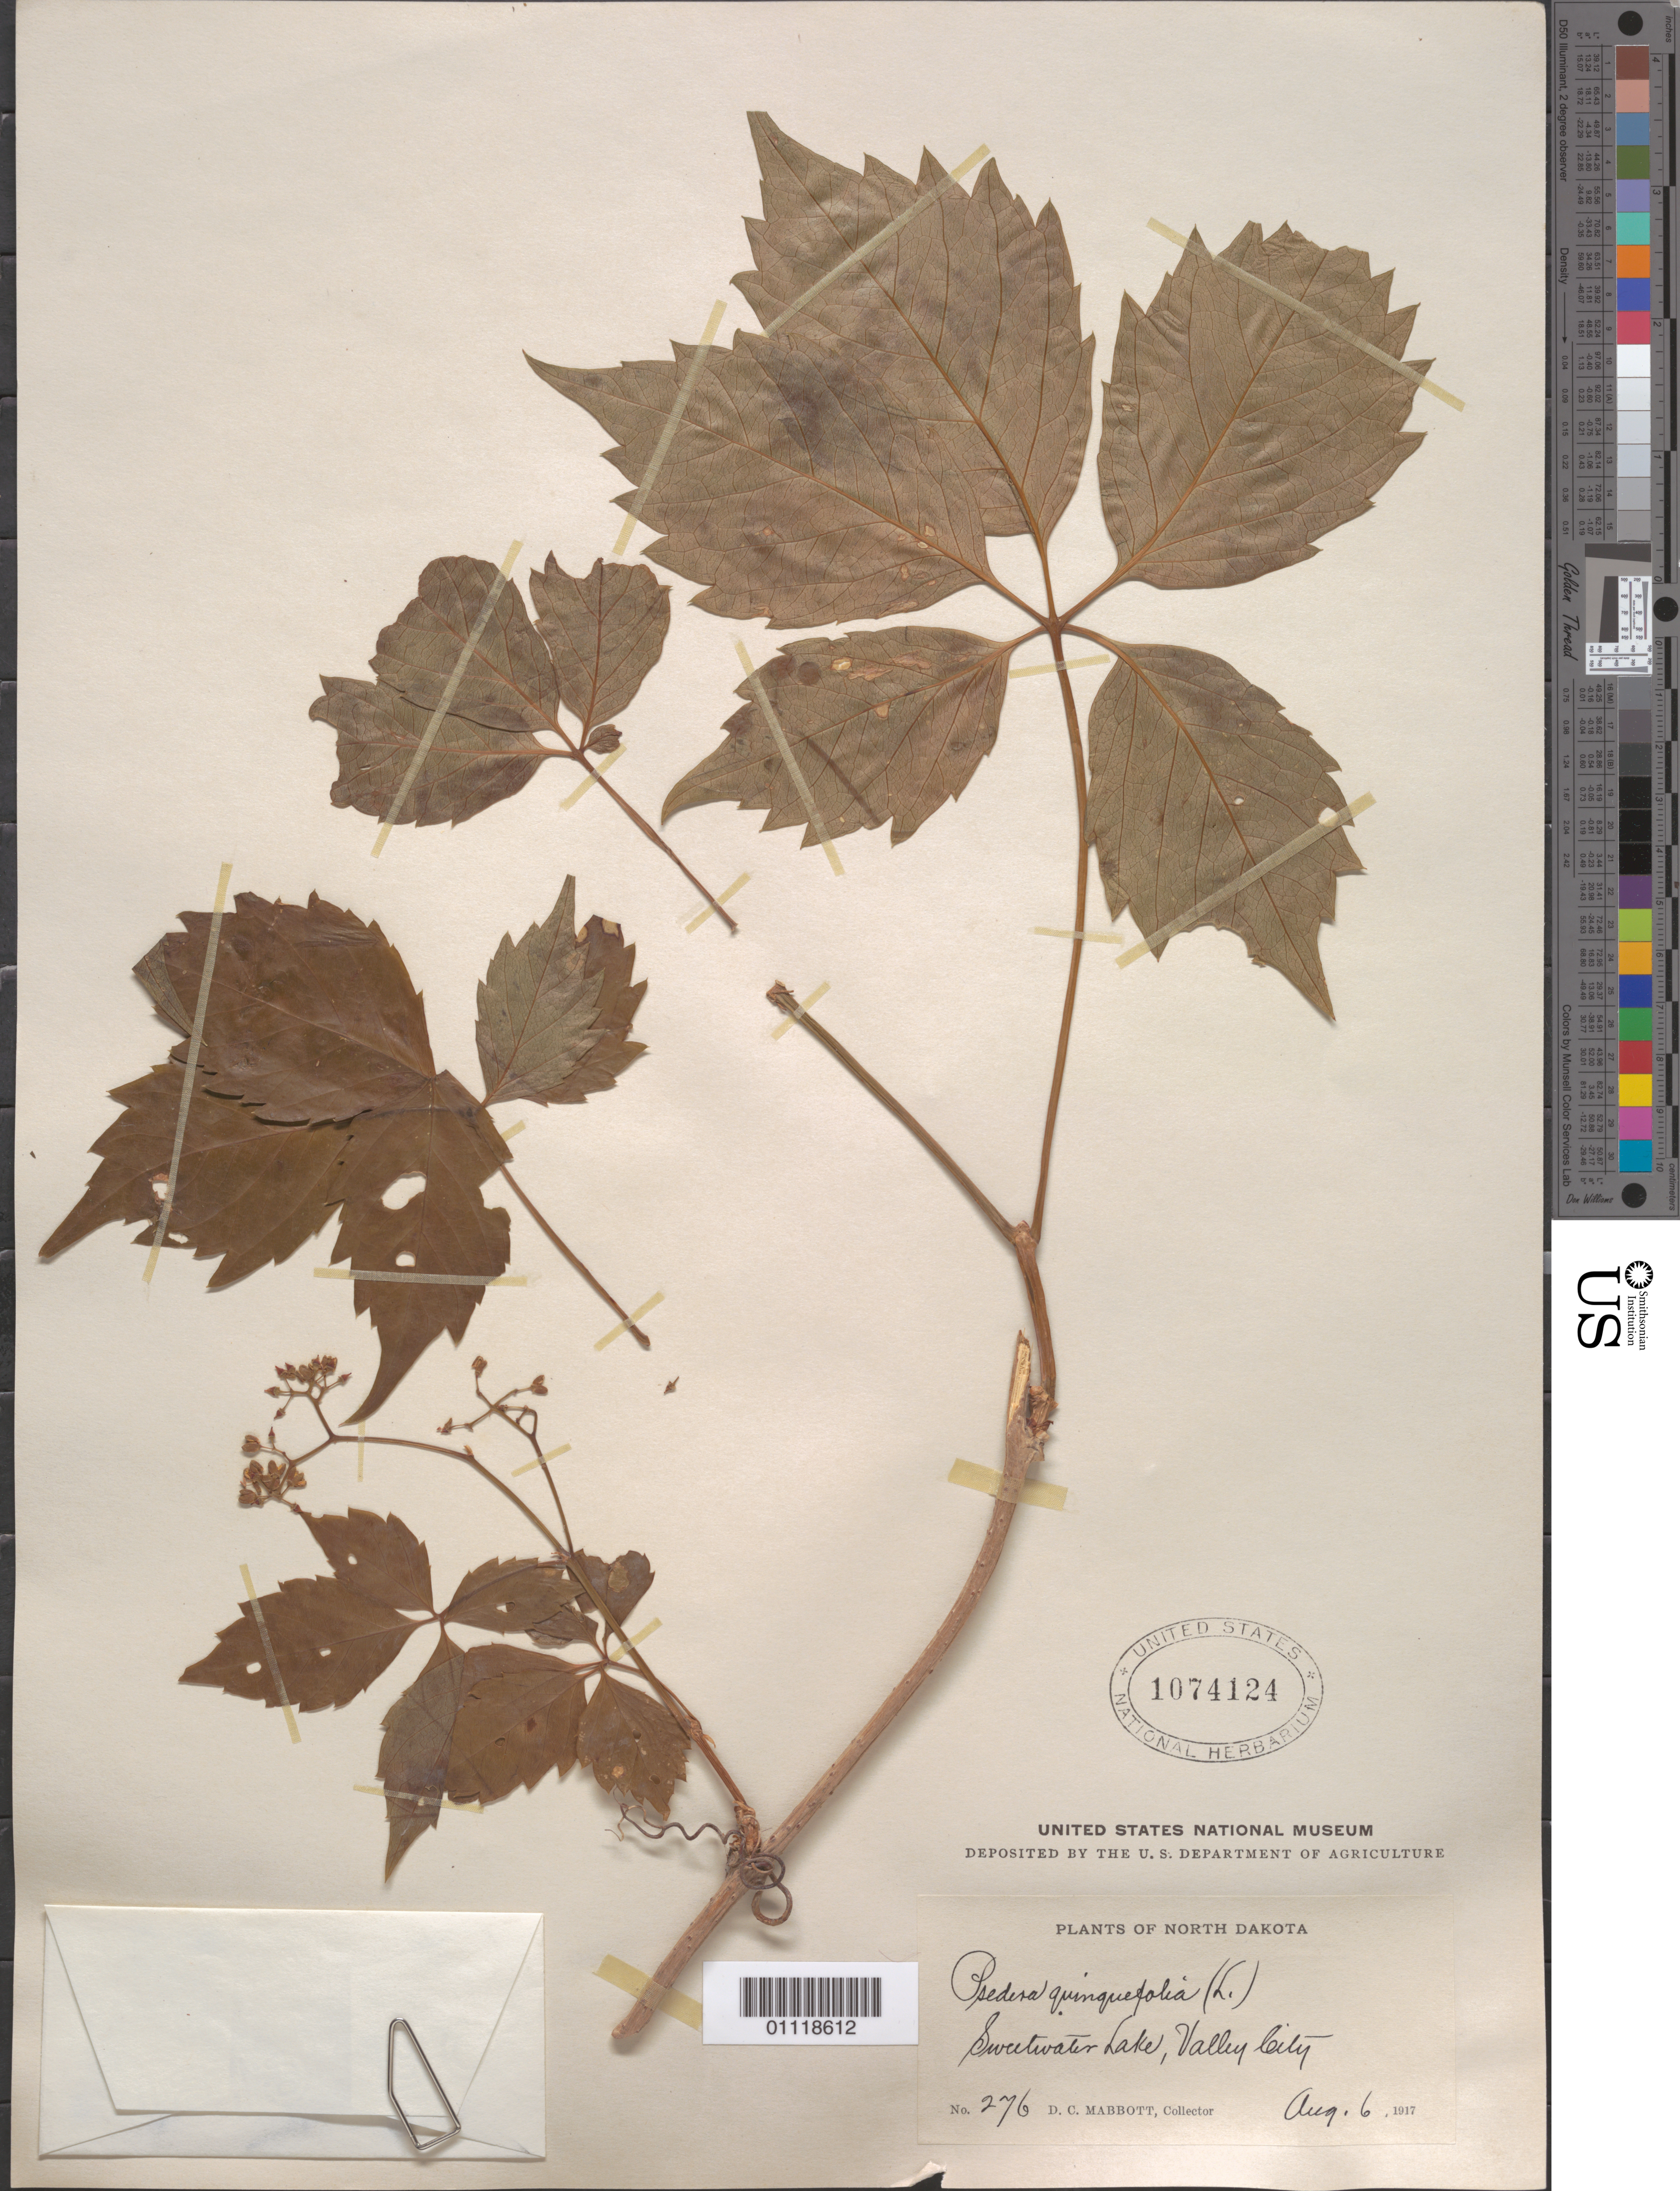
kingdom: Plantae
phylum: Tracheophyta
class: Magnoliopsida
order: Vitales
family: Vitaceae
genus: Parthenocissus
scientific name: Parthenocissus quinquefolia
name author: (L.) Planch.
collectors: D. Mabbott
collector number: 276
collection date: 1917-08-06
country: United States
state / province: North Dakota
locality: Sweetwater Lake, Valley City.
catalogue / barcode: US 1074124